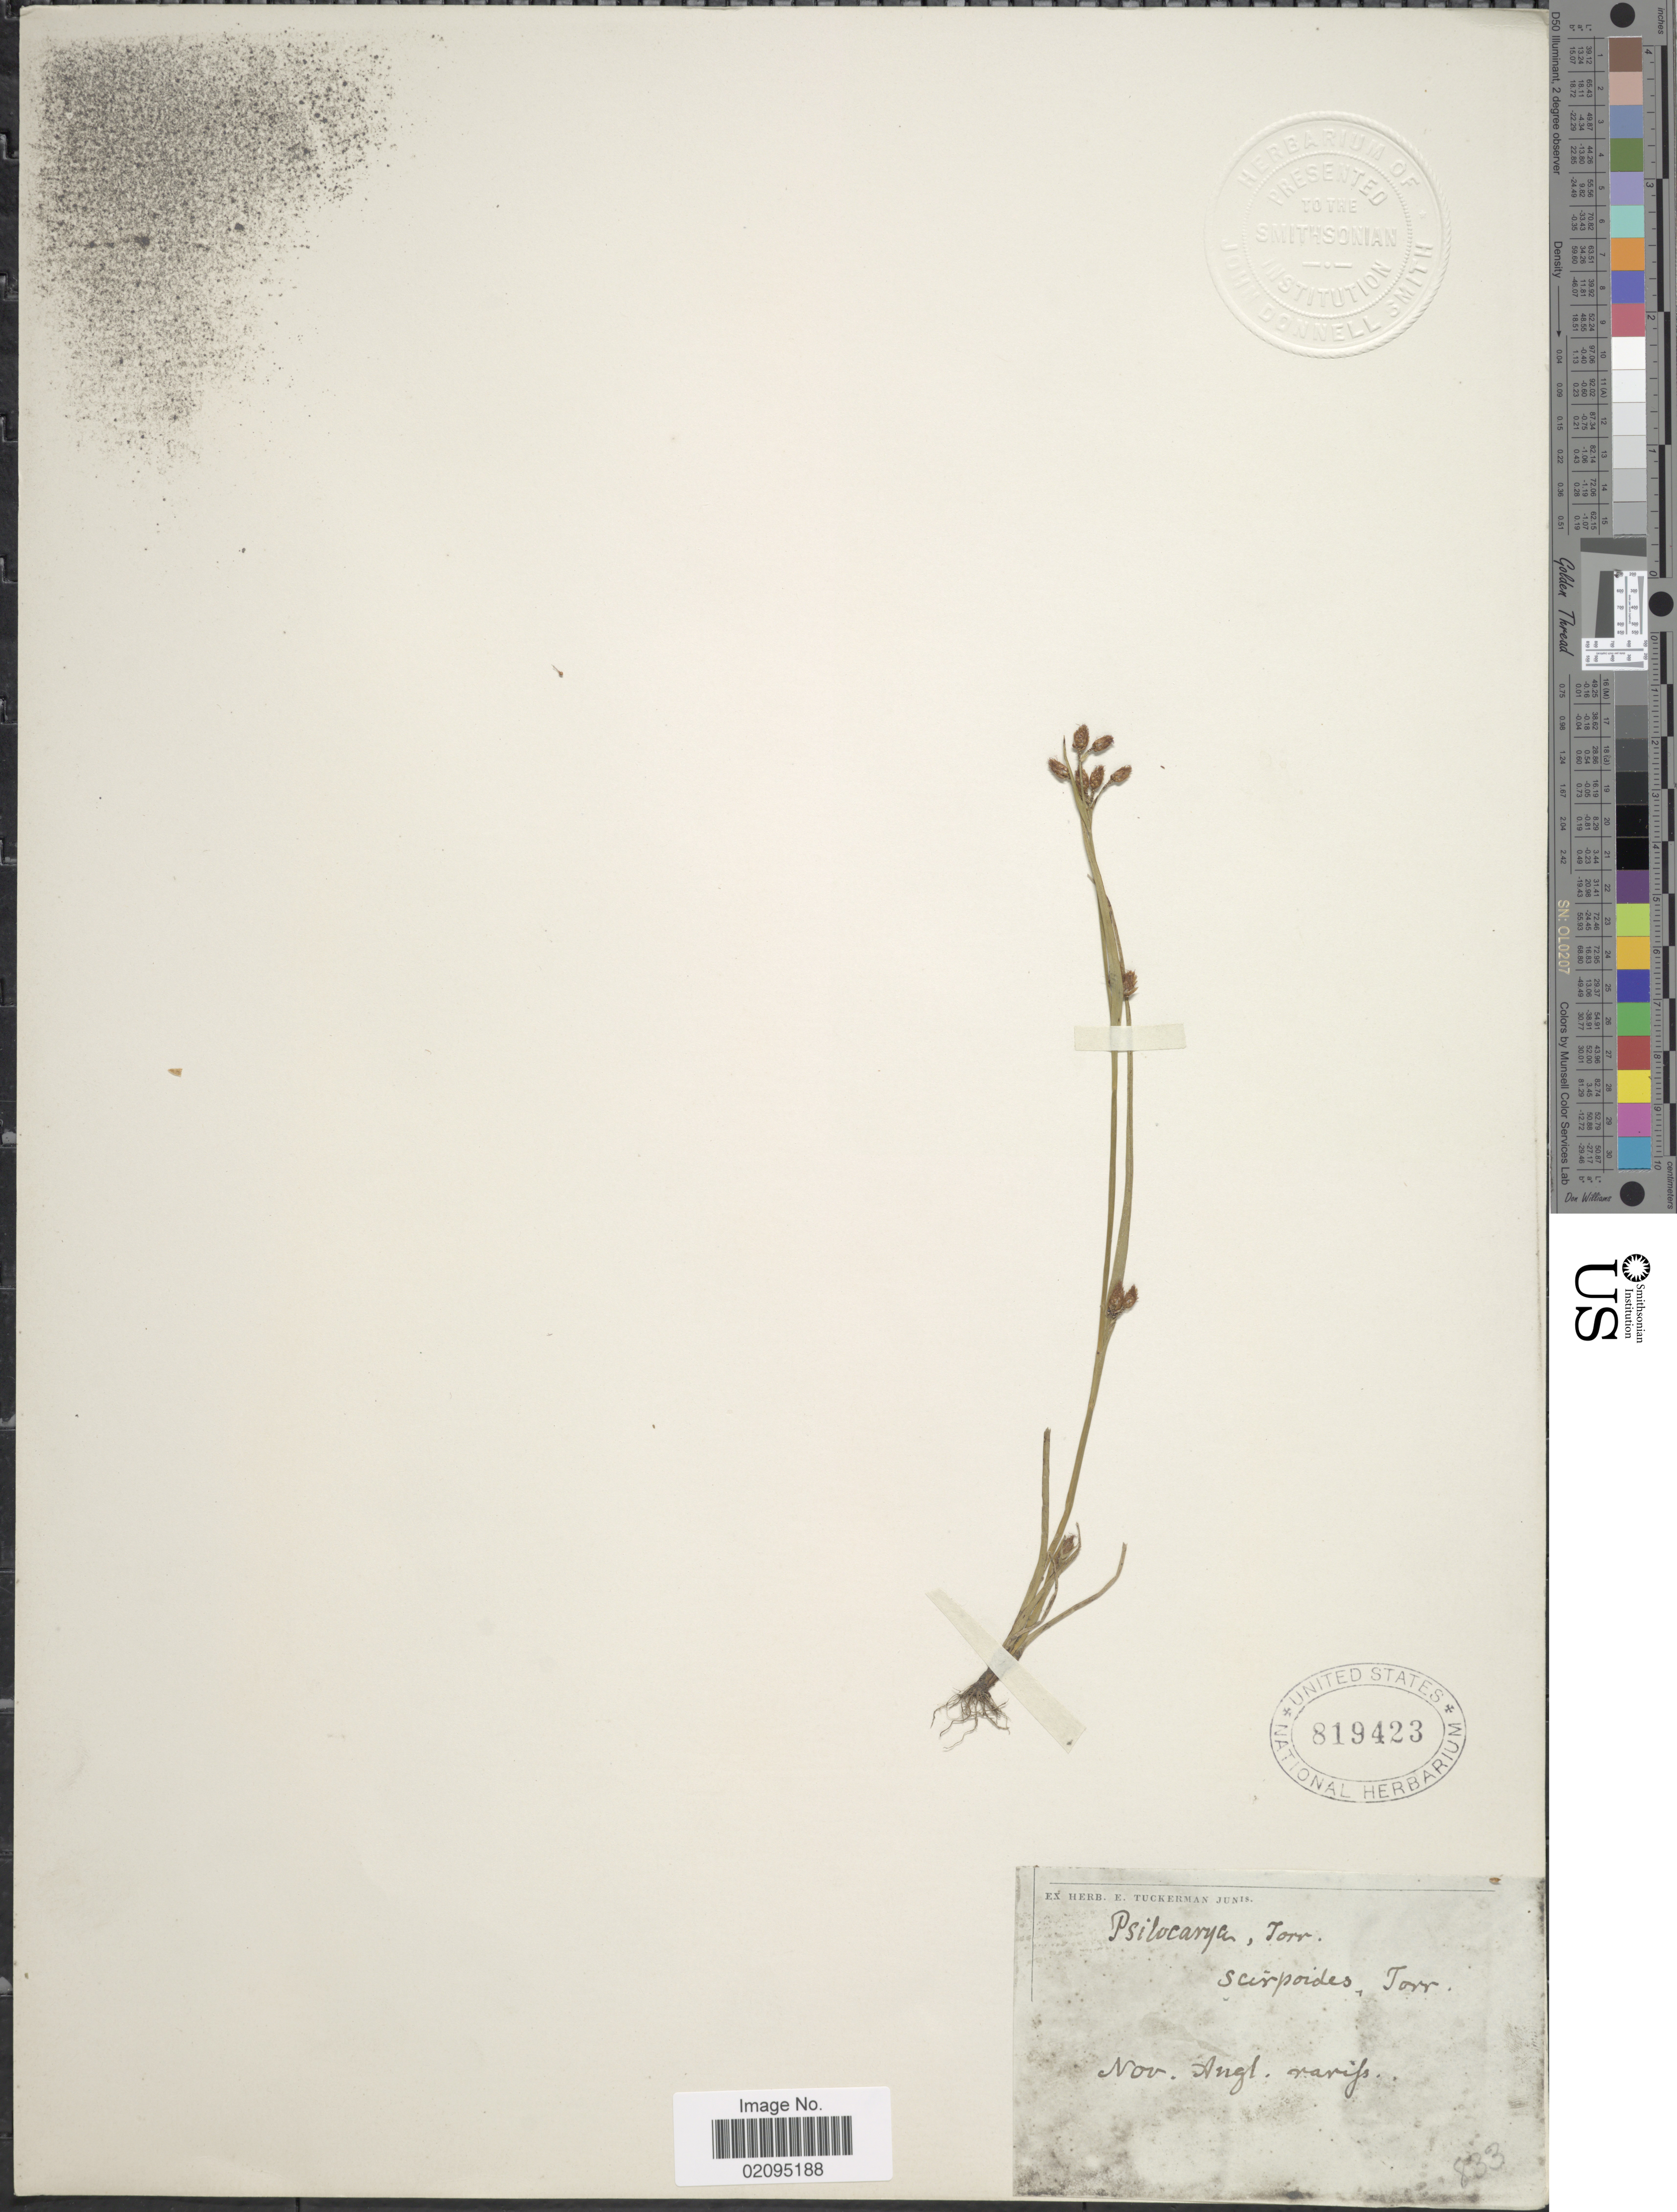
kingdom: Plantae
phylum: Tracheophyta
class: Liliopsida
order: Poales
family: Cyperaceae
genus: Rhynchospora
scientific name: Rhynchospora scirpoides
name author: (Torr.) Griseb.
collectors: ex herb. E. Tuckerman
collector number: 833?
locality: Nov. Angl. Mariss. [interpreted]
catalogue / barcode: US 819423